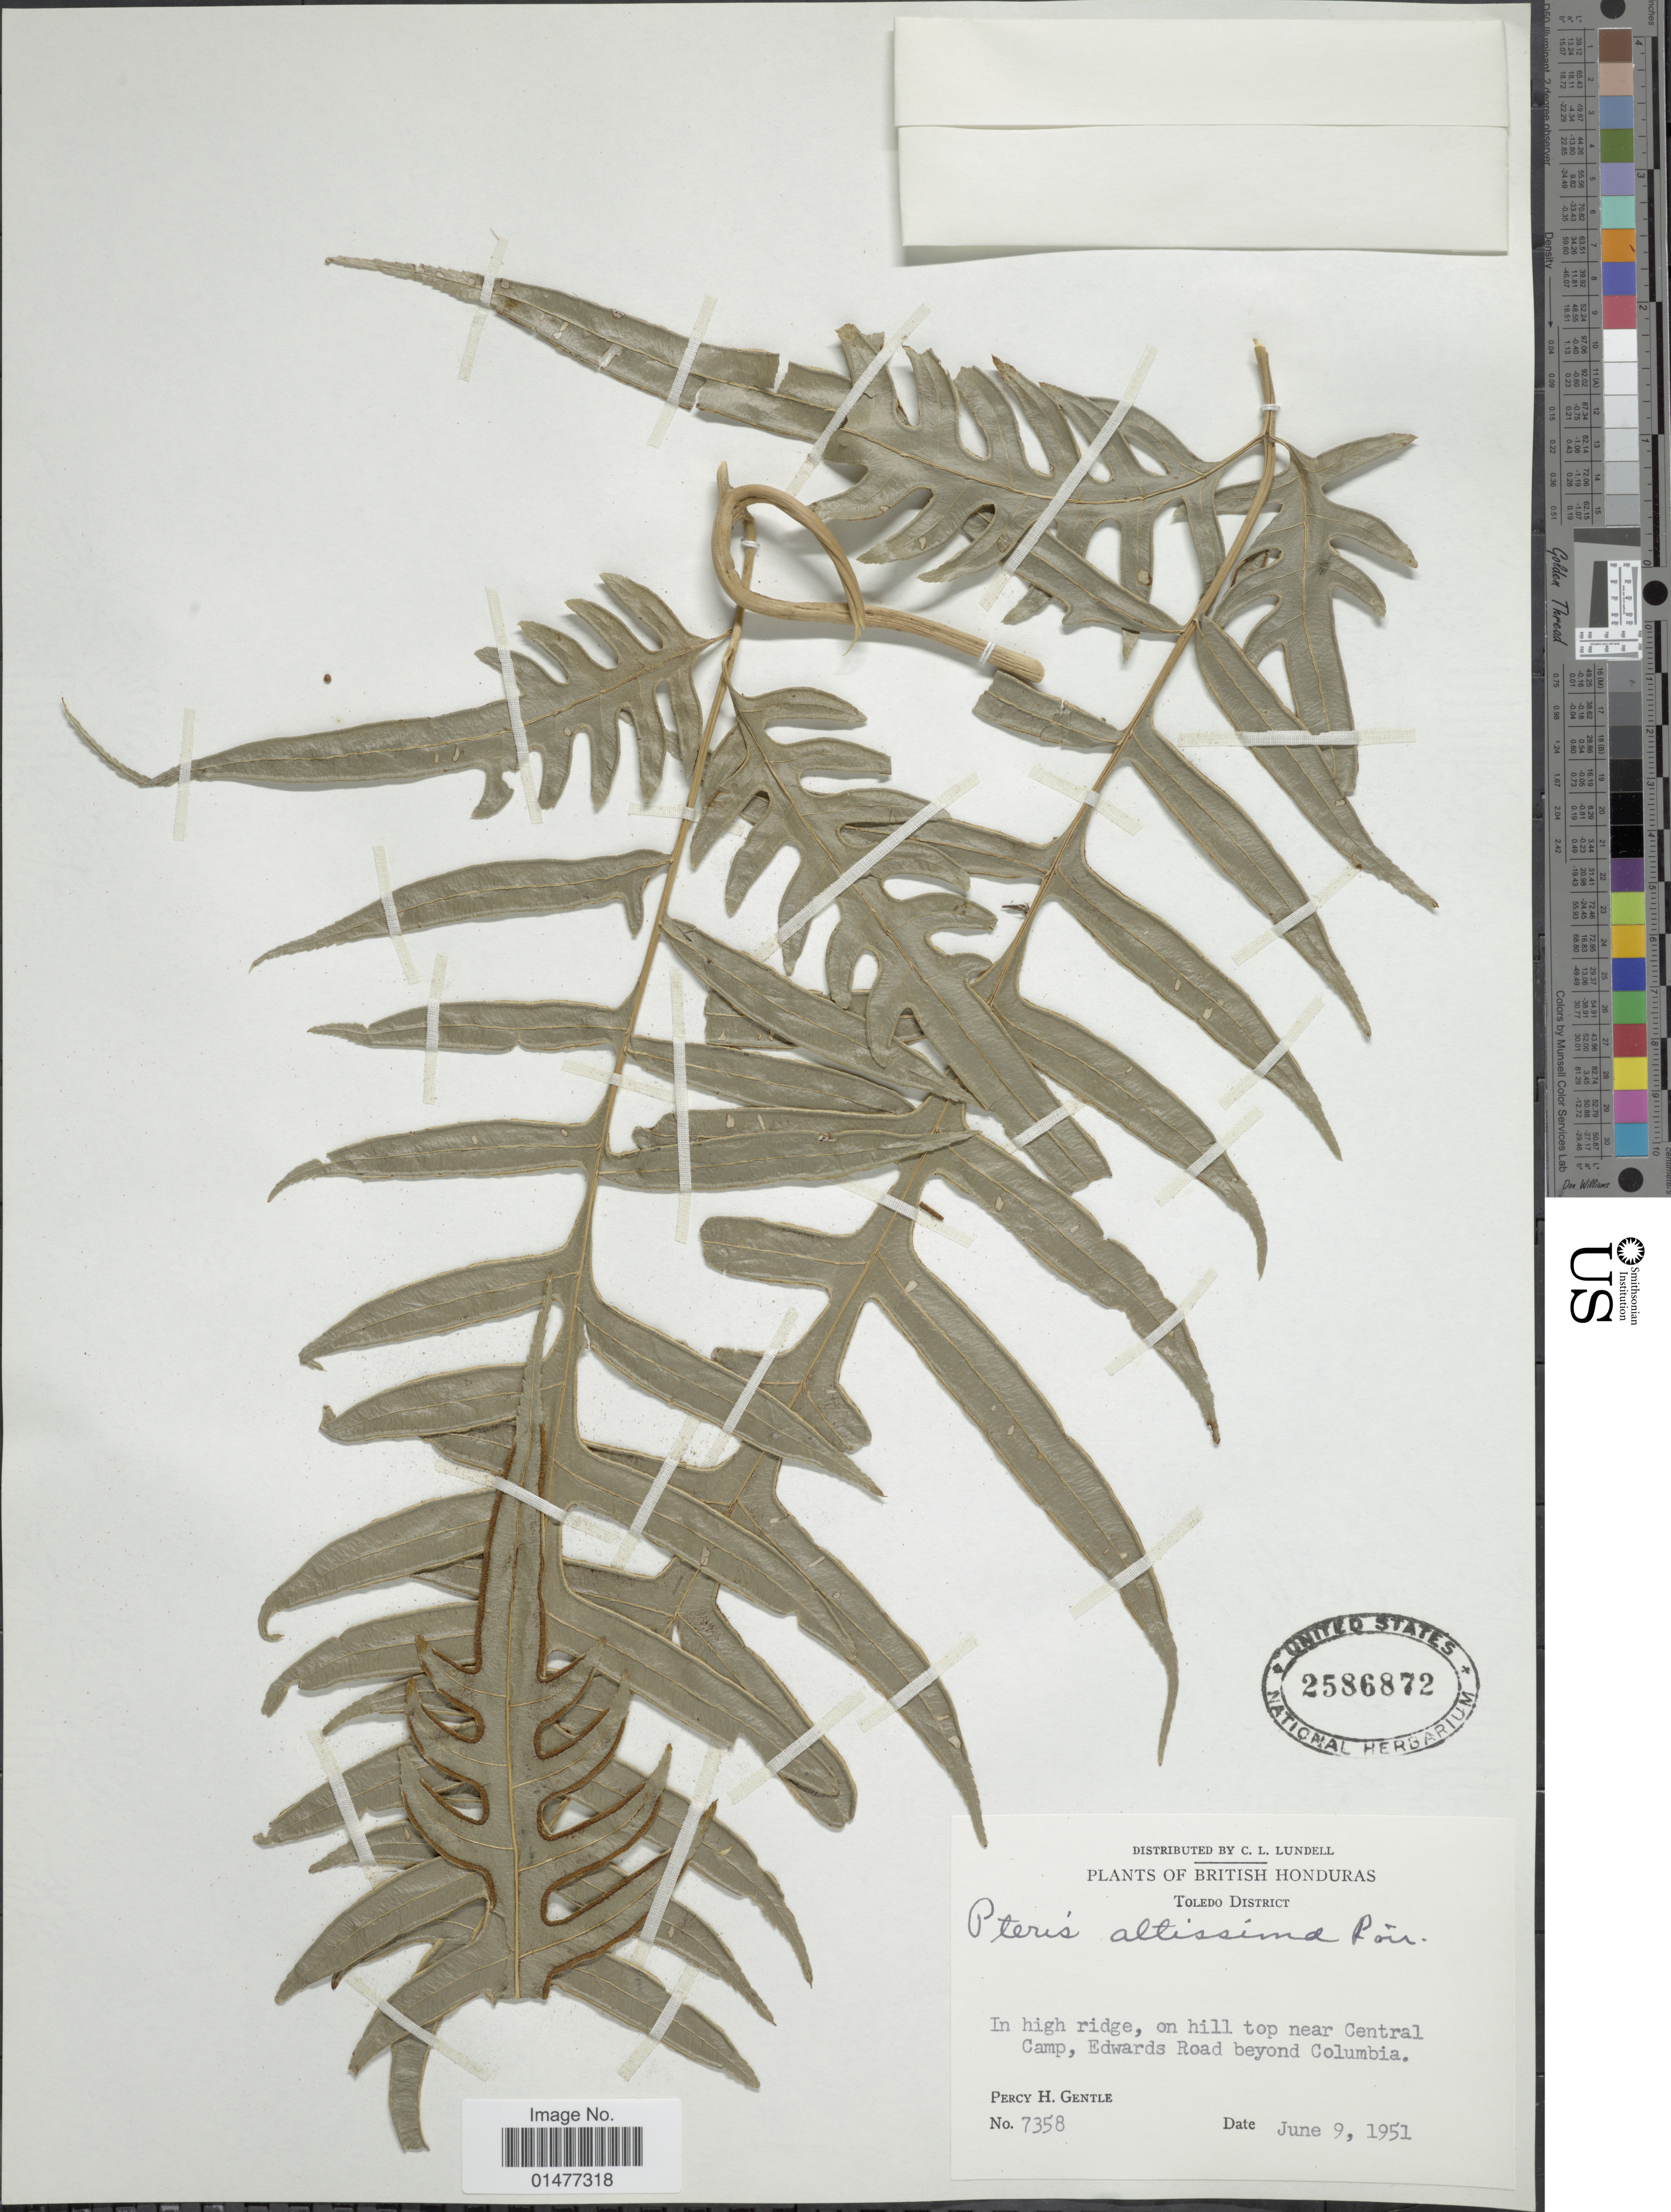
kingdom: Plantae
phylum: Tracheophyta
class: Polypodiopsida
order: Polypodiales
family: Pteridaceae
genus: Pteris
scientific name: Pteris altissima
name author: Poir.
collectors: P. H. Gentle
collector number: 7358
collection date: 1951-06-09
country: Belize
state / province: Toledo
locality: Plants of British Honduras, Toledo District, In high ridge, on jill top near Central Camp, Edwards Road beyond Columbia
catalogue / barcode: US 2586872